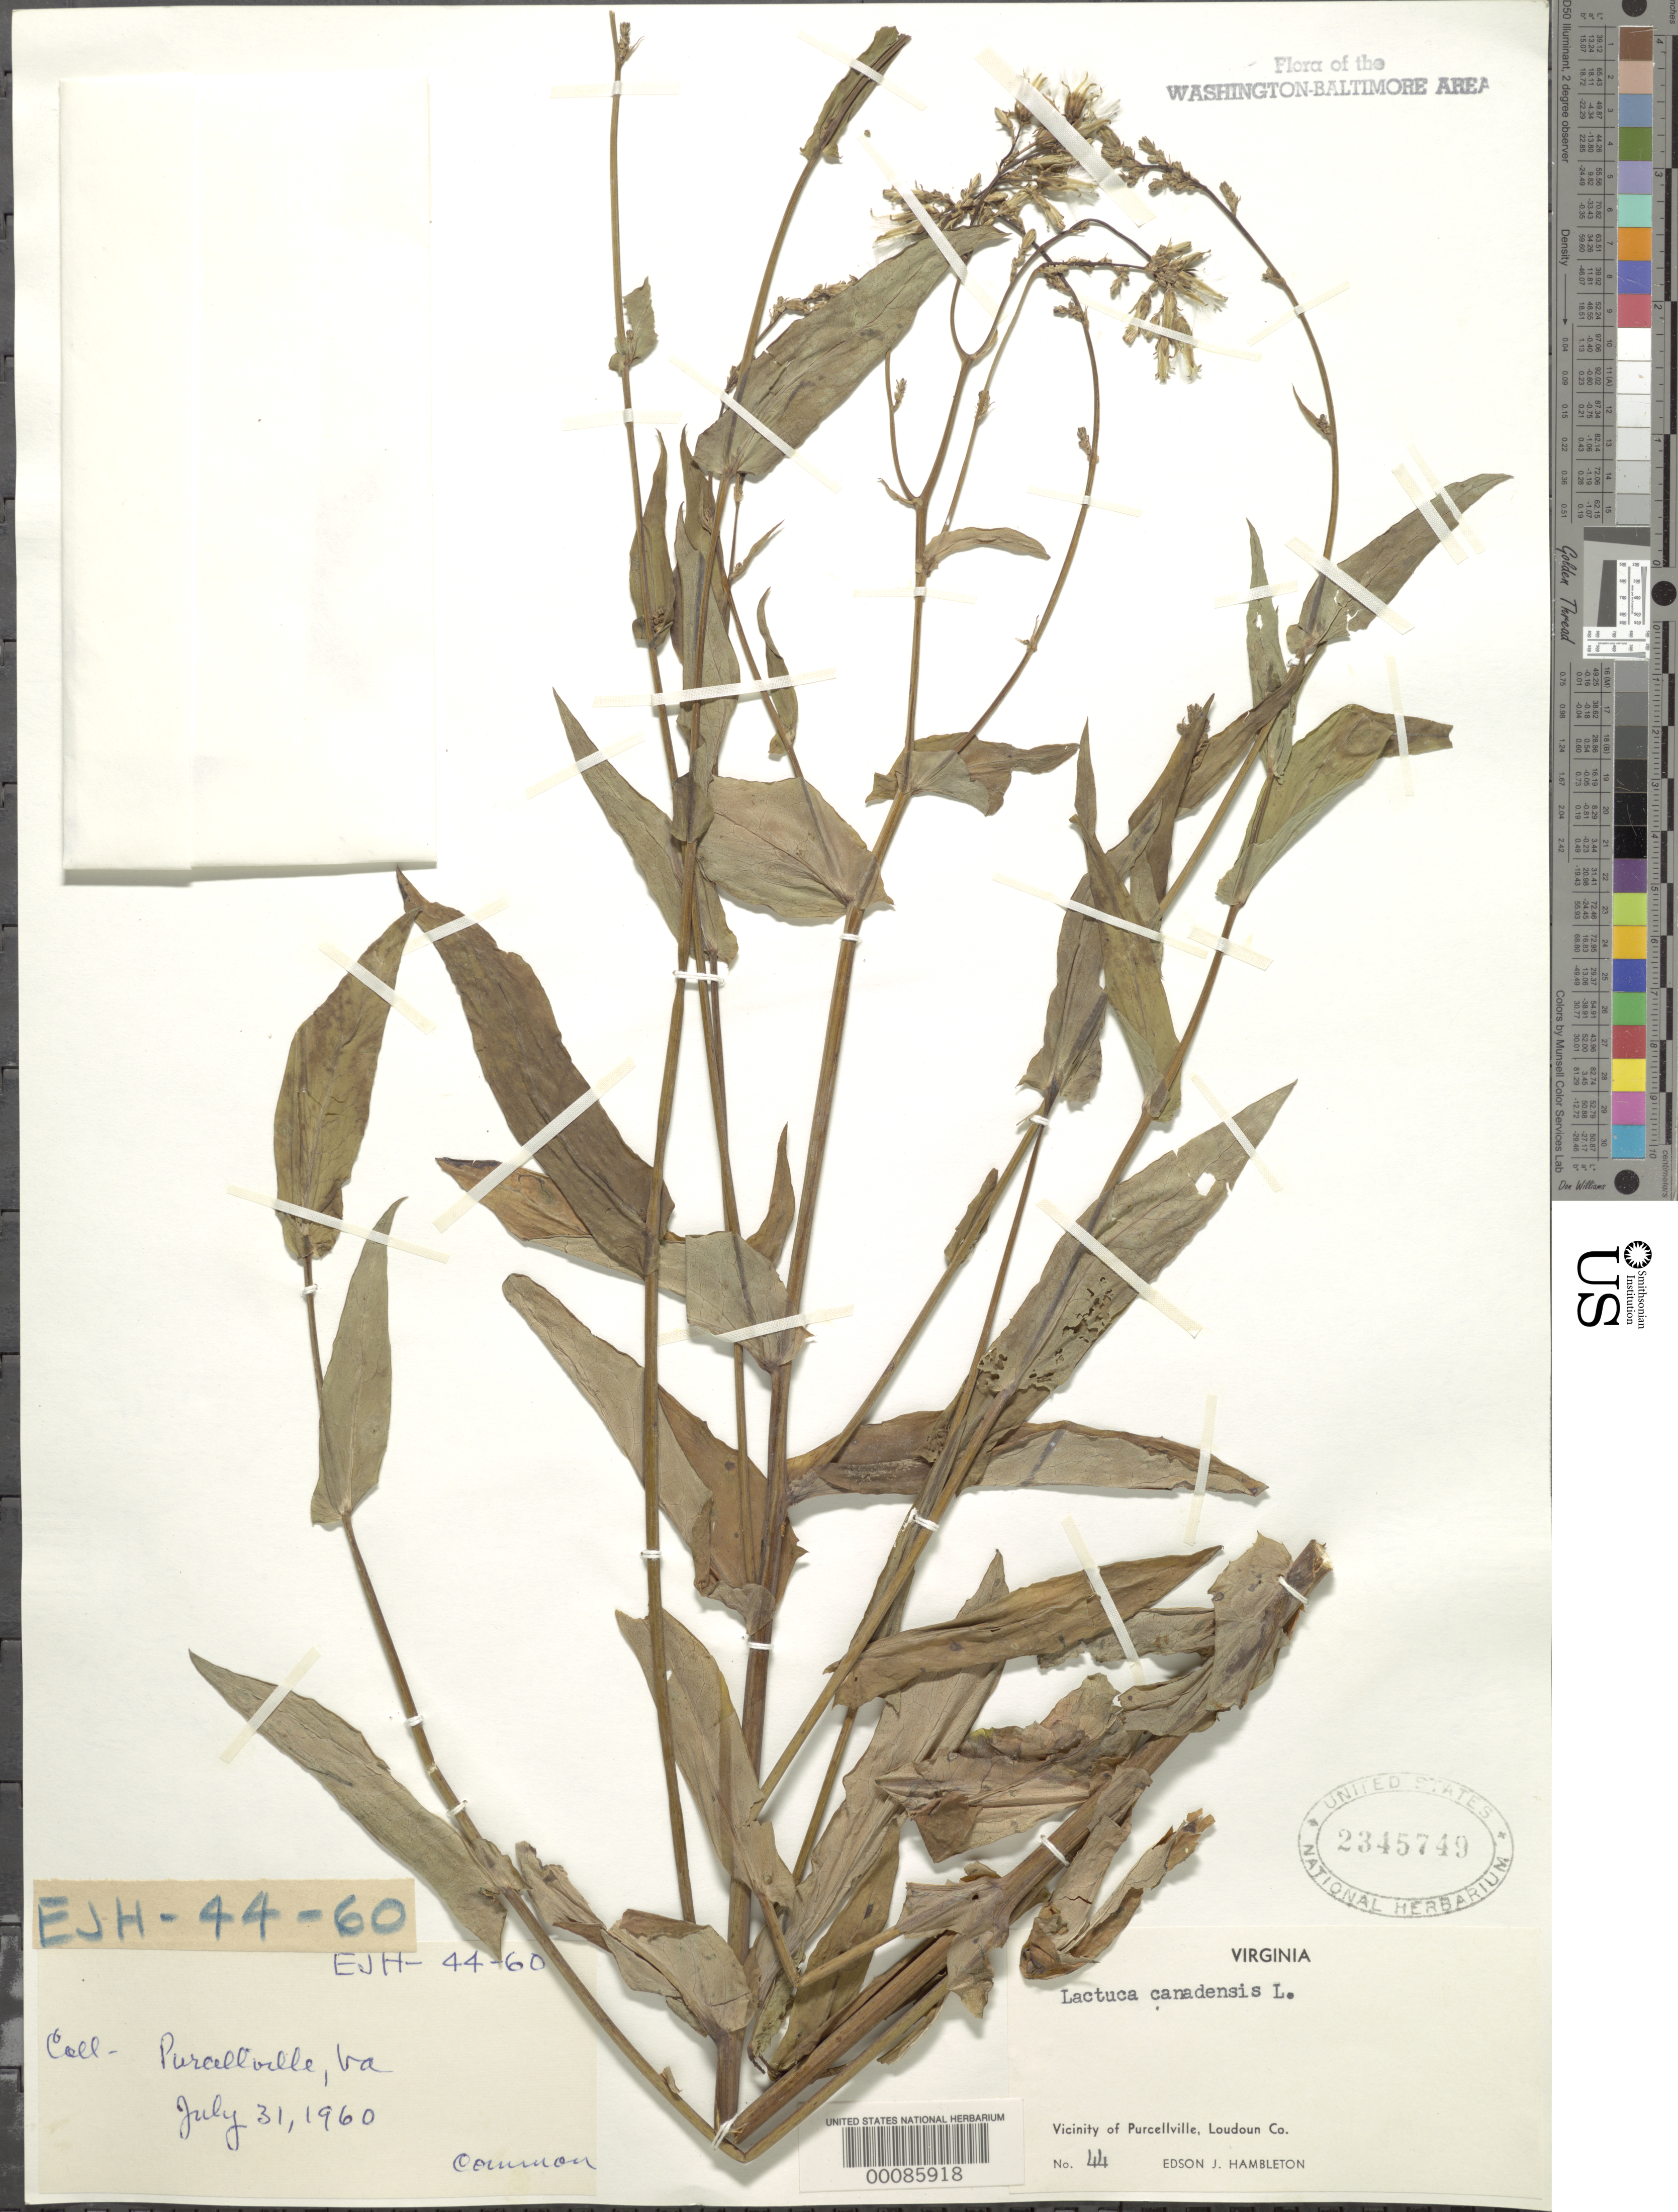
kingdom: Plantae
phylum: Tracheophyta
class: Magnoliopsida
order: Asterales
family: Asteraceae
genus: Lactuca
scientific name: Lactuca canadensis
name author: L.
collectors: E. Hambleton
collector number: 44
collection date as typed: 31 Jul 1960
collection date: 1960-07-31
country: United States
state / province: Virginia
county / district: Loudoun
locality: Purcellville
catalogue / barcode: US 2345749